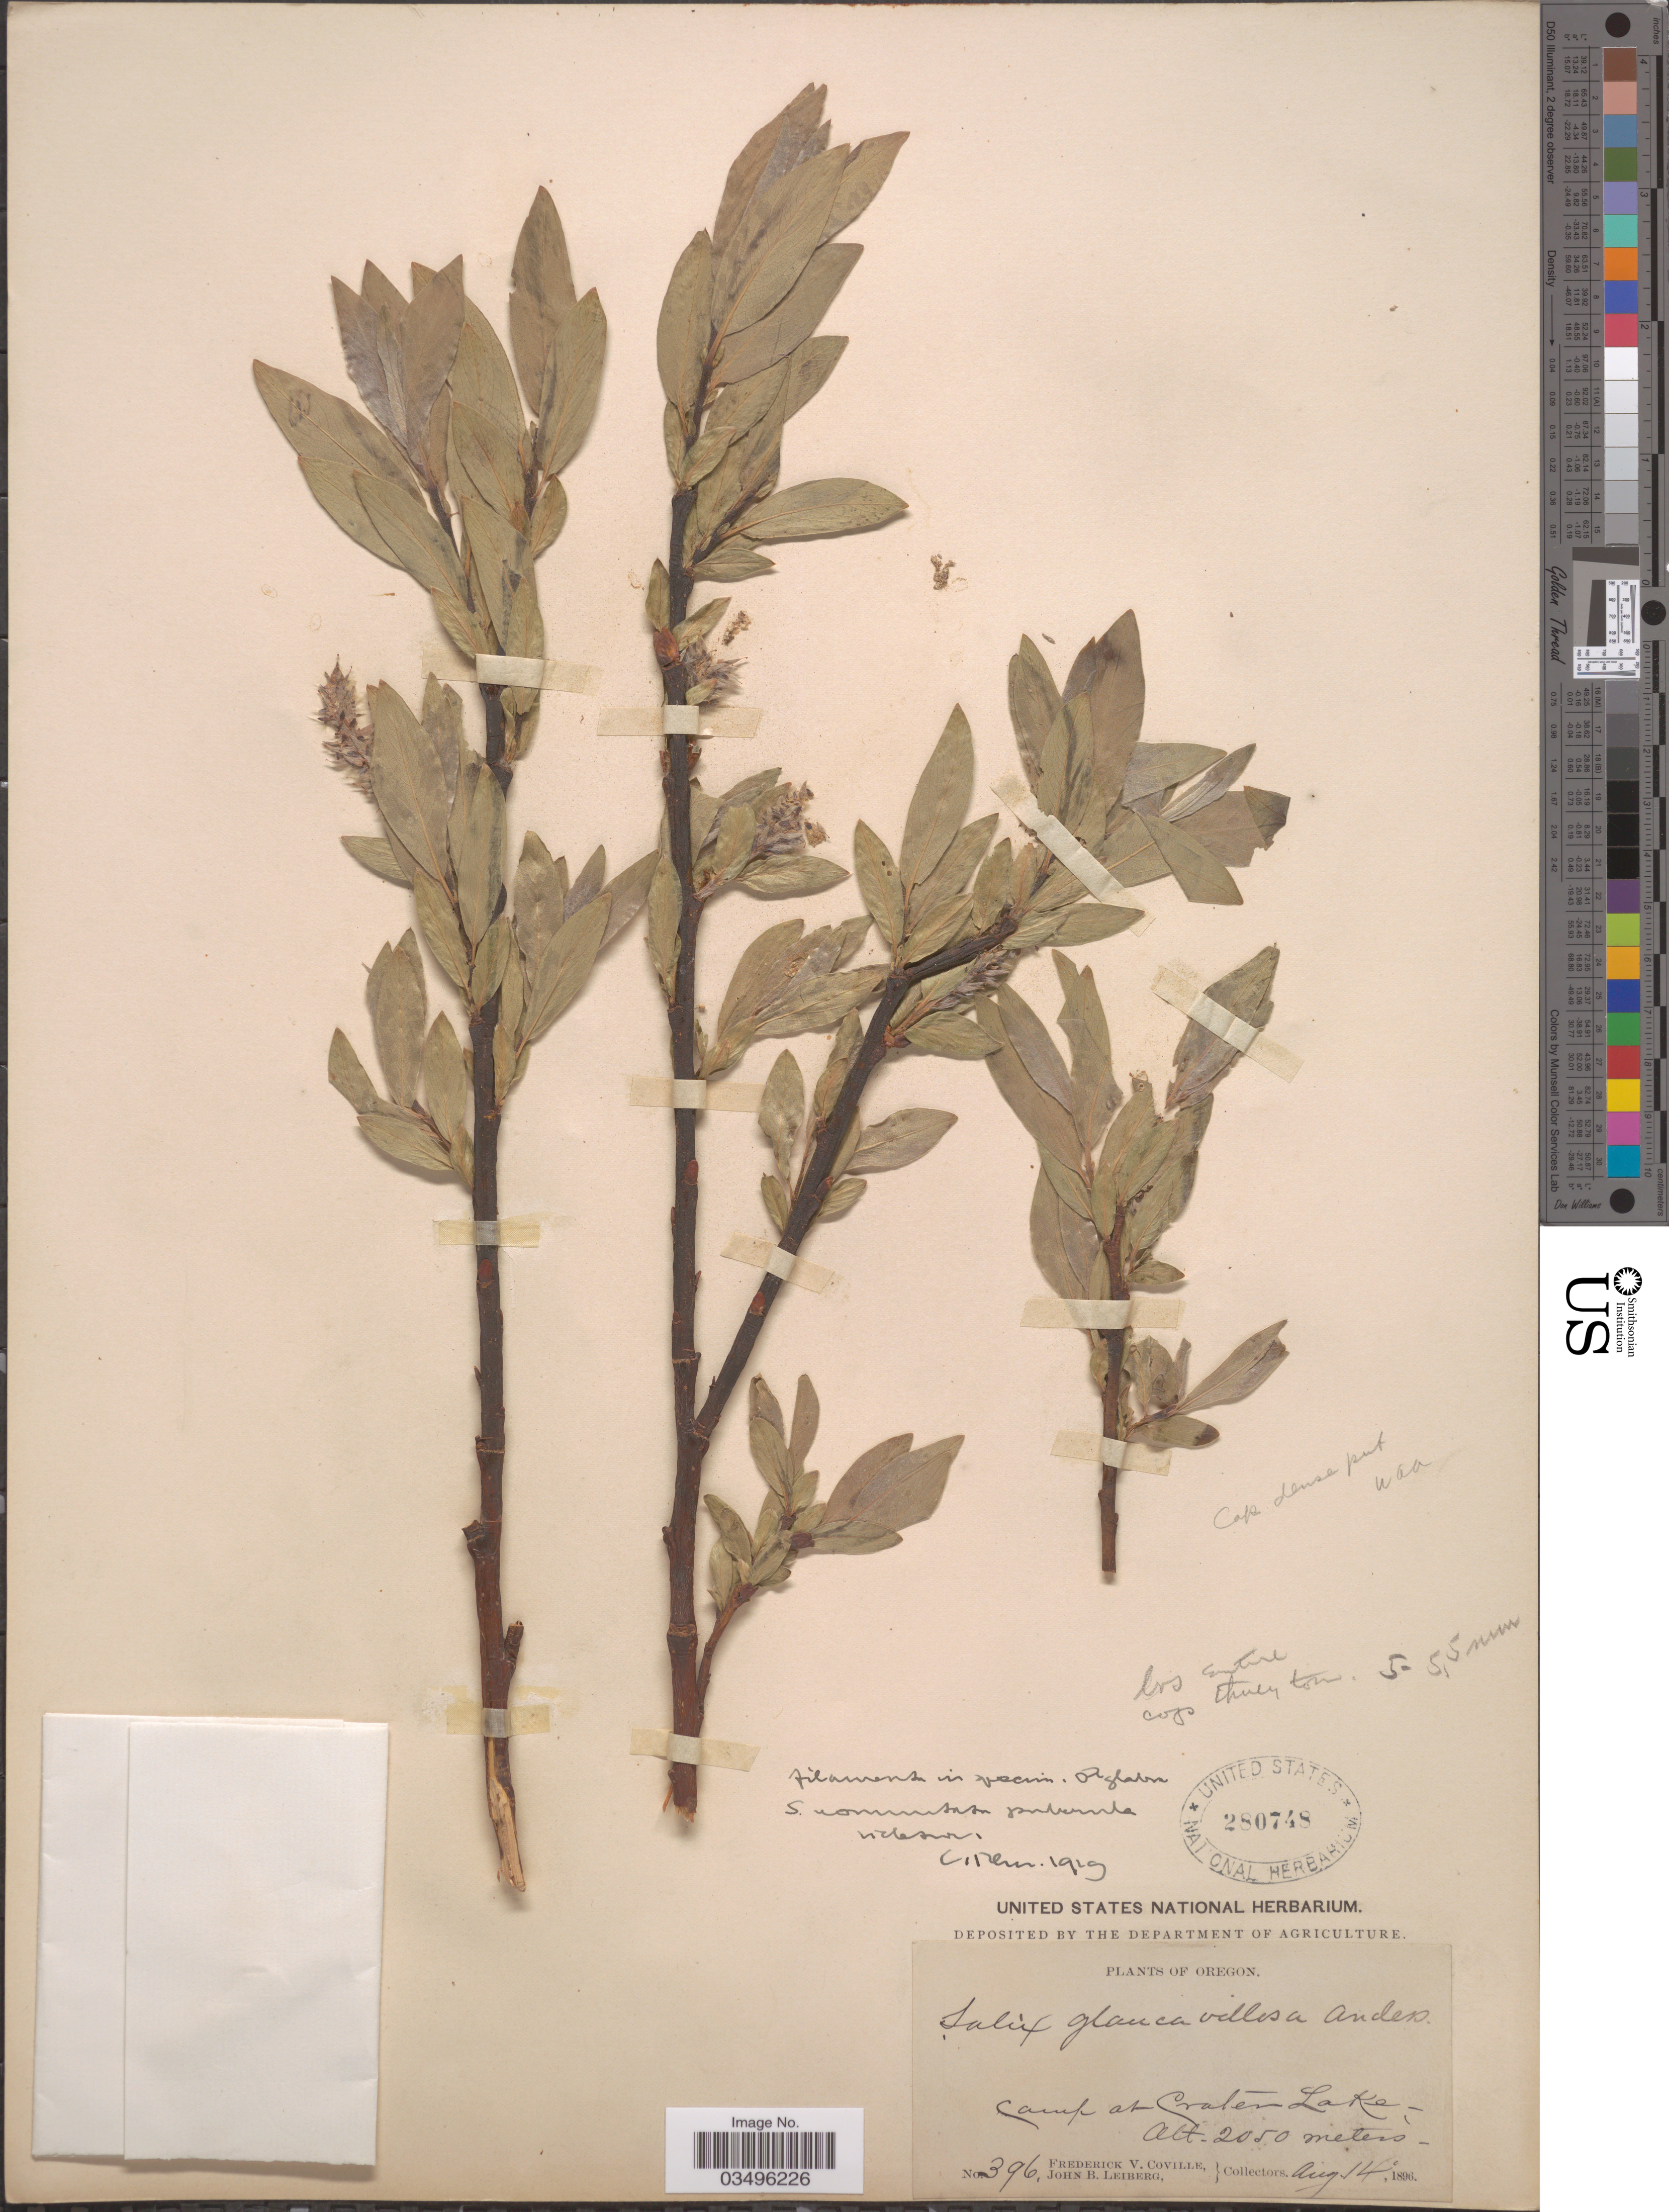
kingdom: Plantae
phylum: Tracheophyta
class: Magnoliopsida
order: Malpighiales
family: Salicaceae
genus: Salix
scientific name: Salix commutata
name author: Bebb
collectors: F. V. Coville & J. B. Leiberg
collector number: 396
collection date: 1896-08-14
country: United States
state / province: Oregon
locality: Camp at Crater Lake.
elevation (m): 2050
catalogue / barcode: US 280748